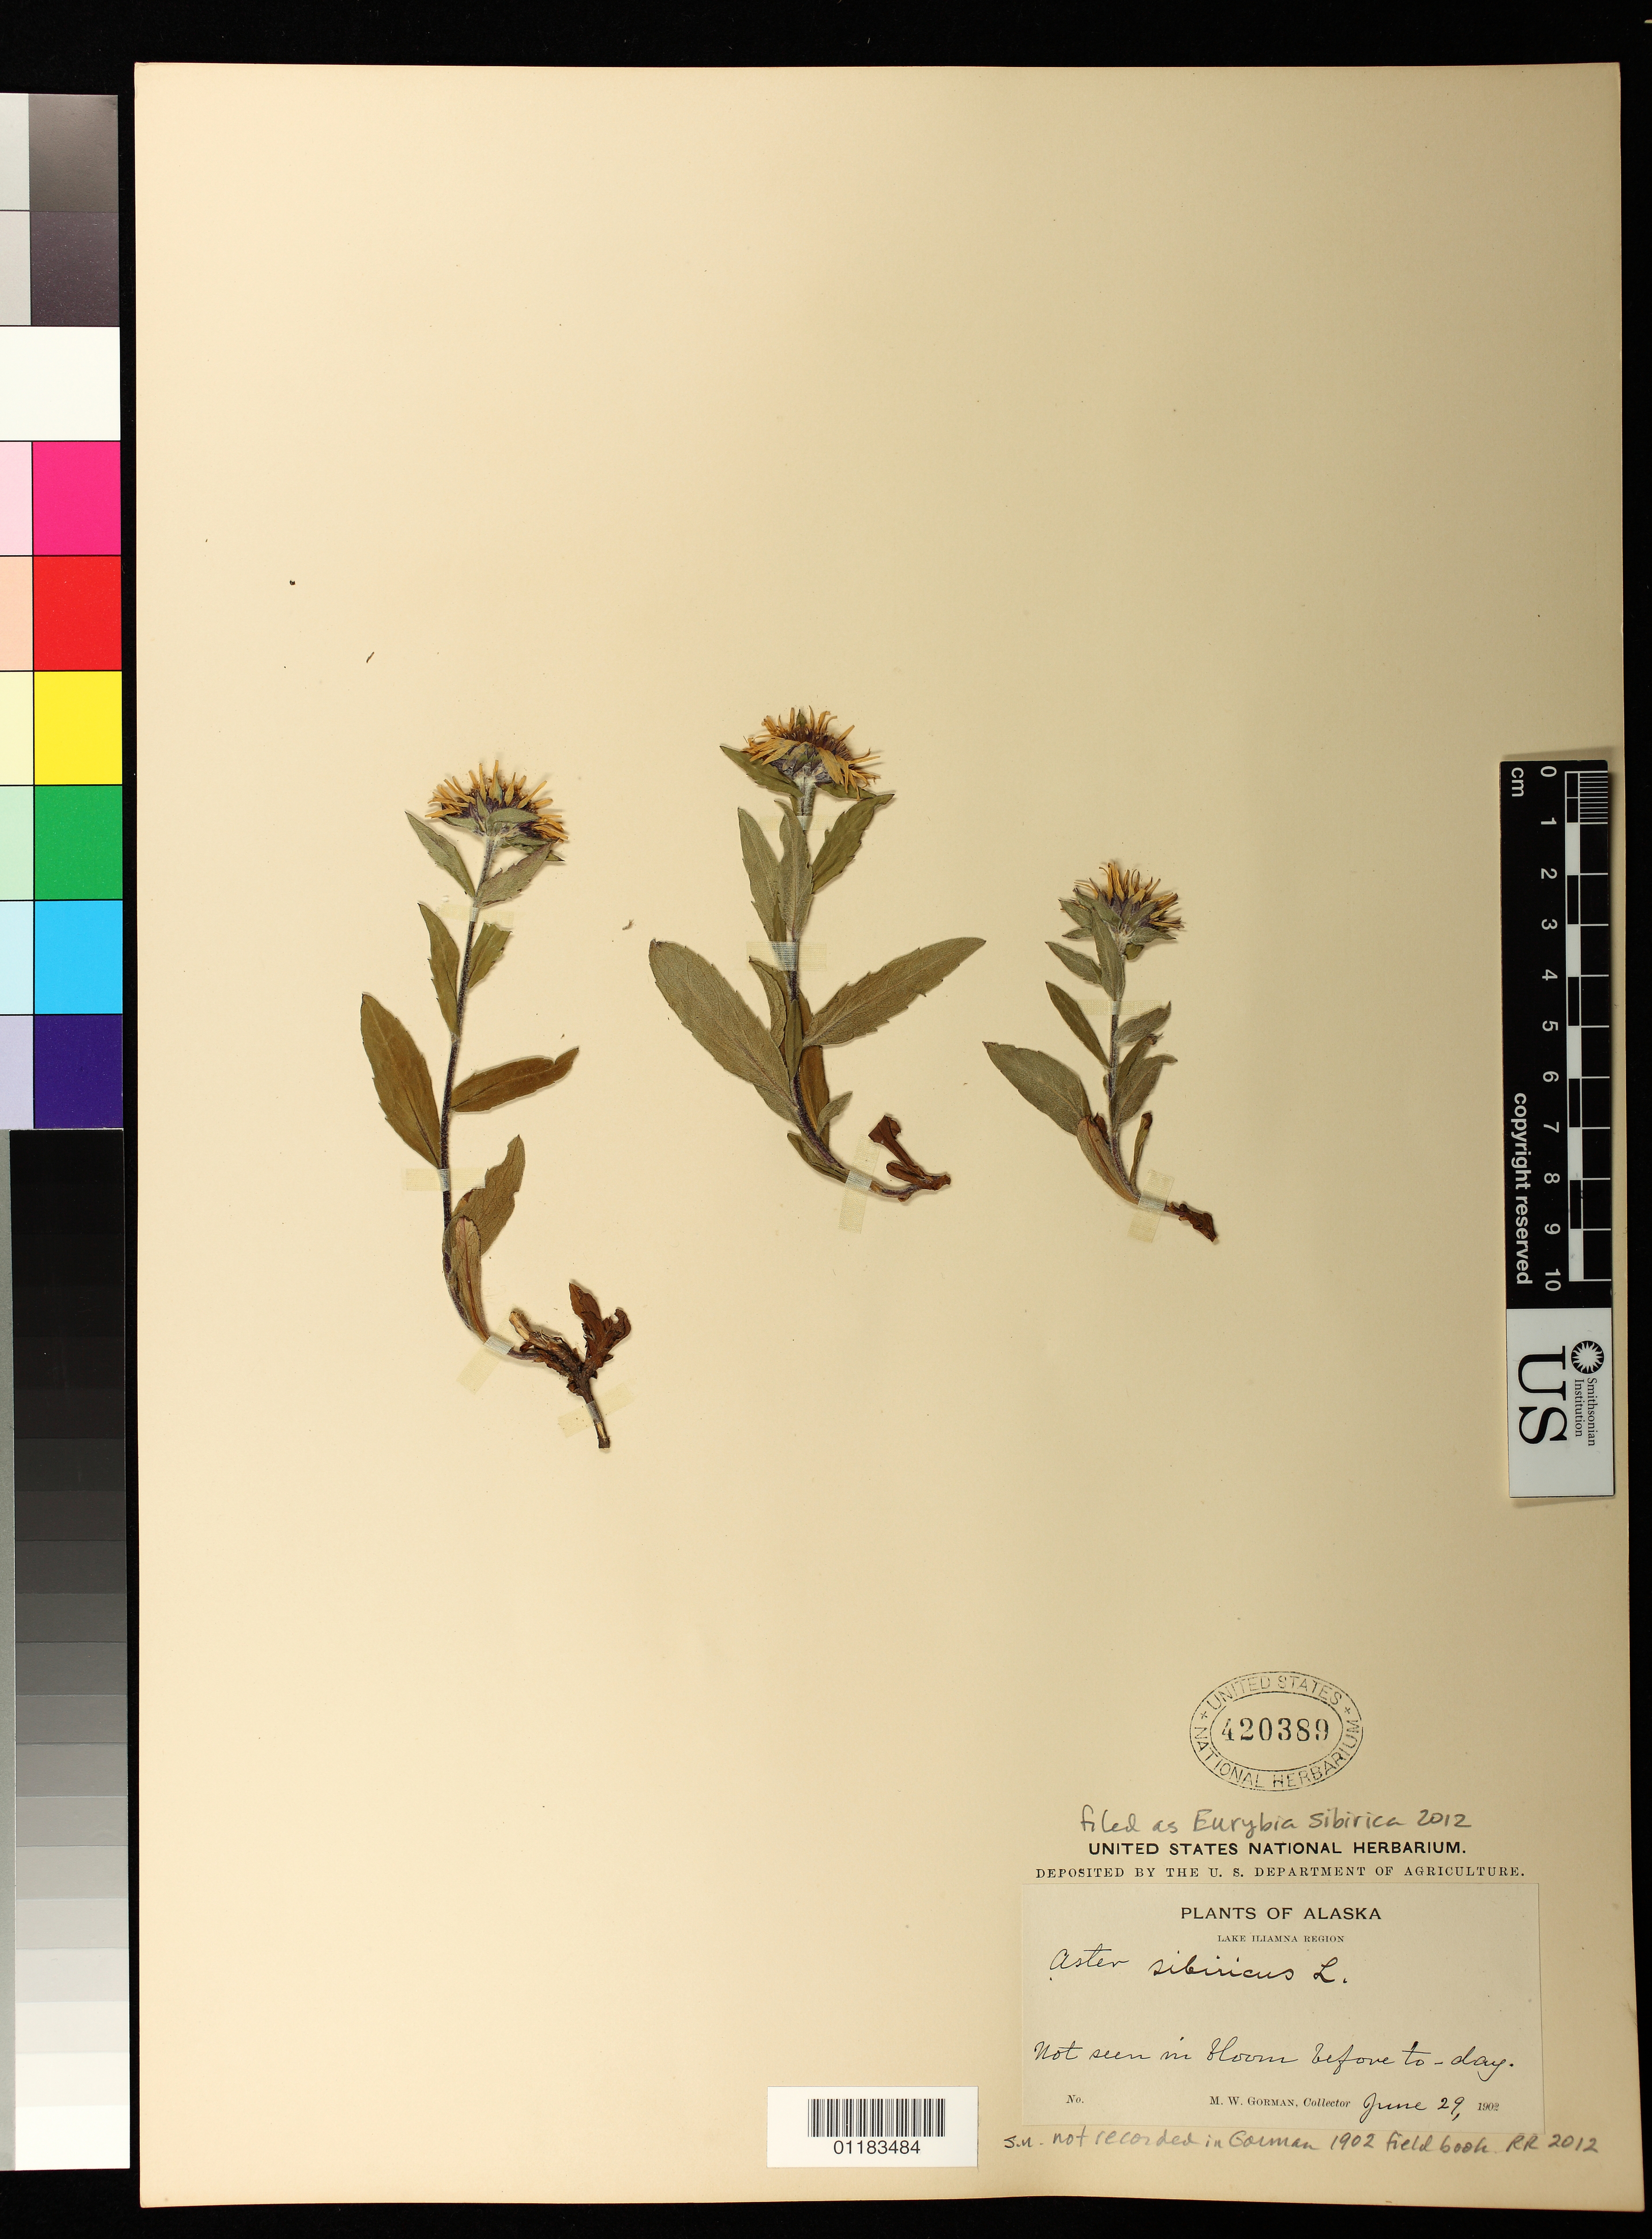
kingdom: Plantae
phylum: Tracheophyta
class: Magnoliopsida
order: Asterales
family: Asteraceae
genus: Eurybia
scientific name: Eurybia sibirica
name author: (L.) G.L. Nesom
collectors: M. W. Gorman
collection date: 1902-06-29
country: United States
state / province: Alaska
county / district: Lake and Peninsula Borough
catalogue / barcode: US 420389